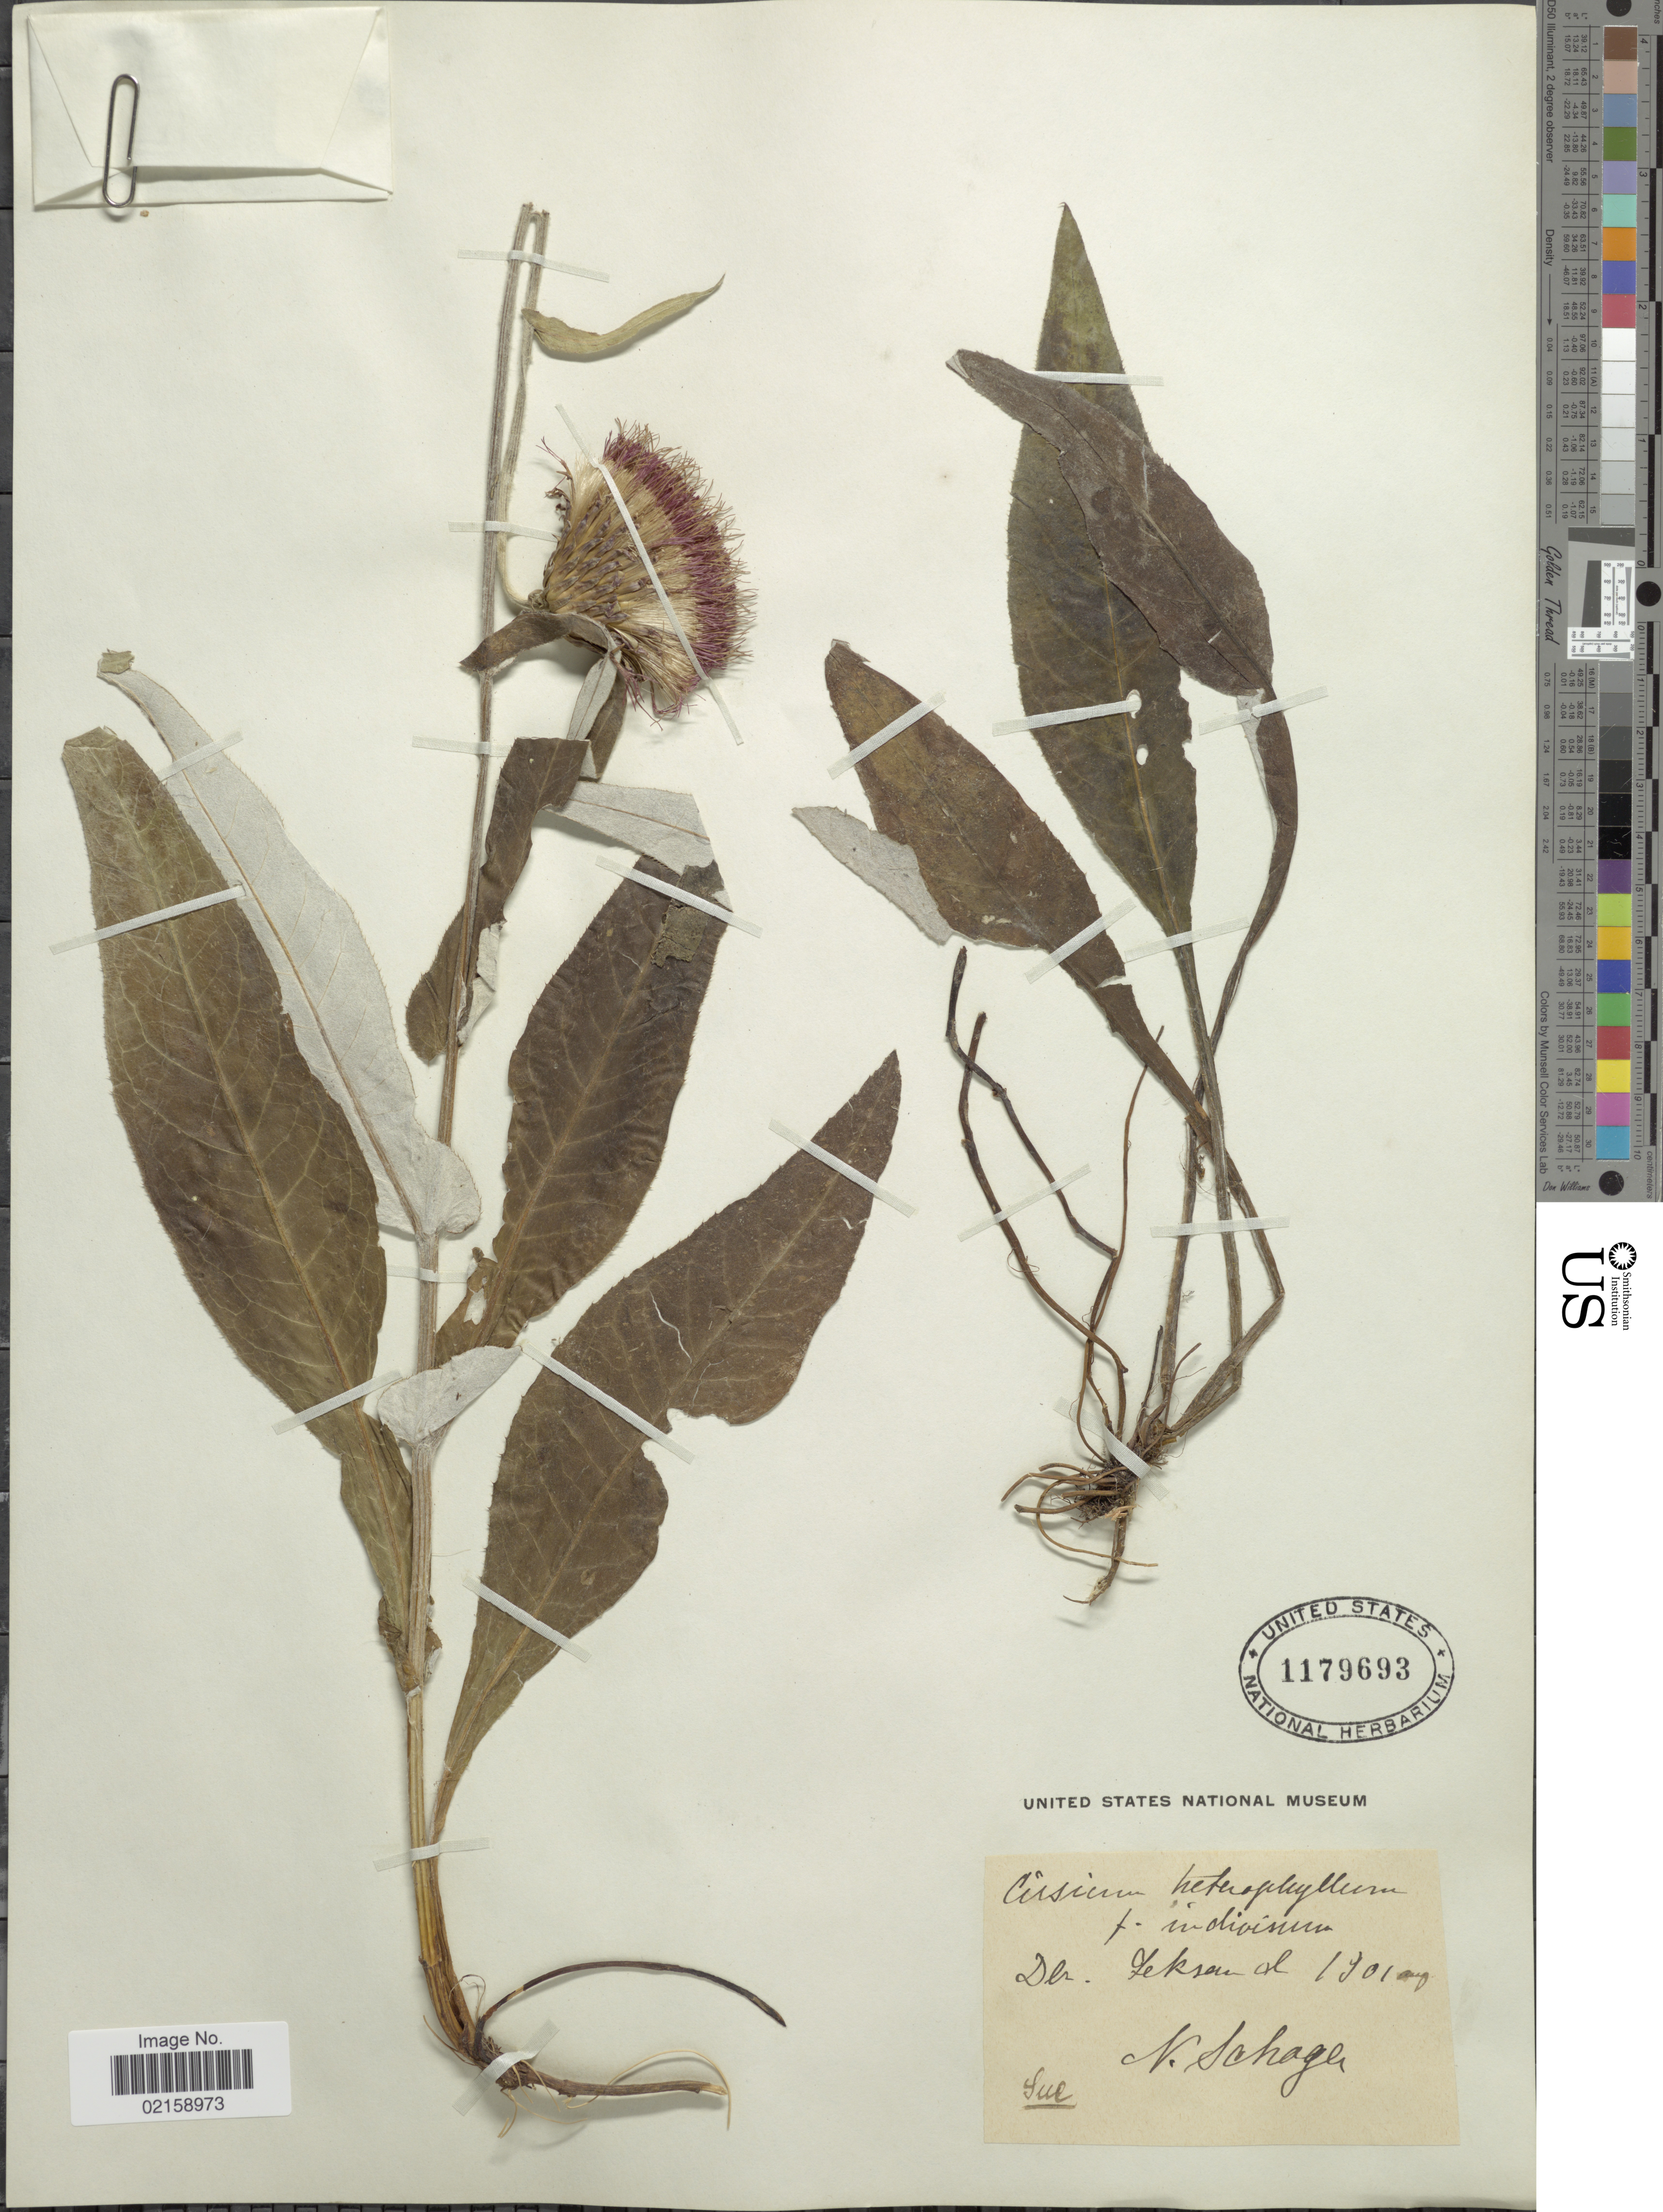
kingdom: Plantae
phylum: Tracheophyta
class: Magnoliopsida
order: Asterales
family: Asteraceae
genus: Cirsium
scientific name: Cirsium heterophyllum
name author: (L.) Hill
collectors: N. Schager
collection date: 1901-08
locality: Dlr. Leksan d. [interpreted]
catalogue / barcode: US 1179693